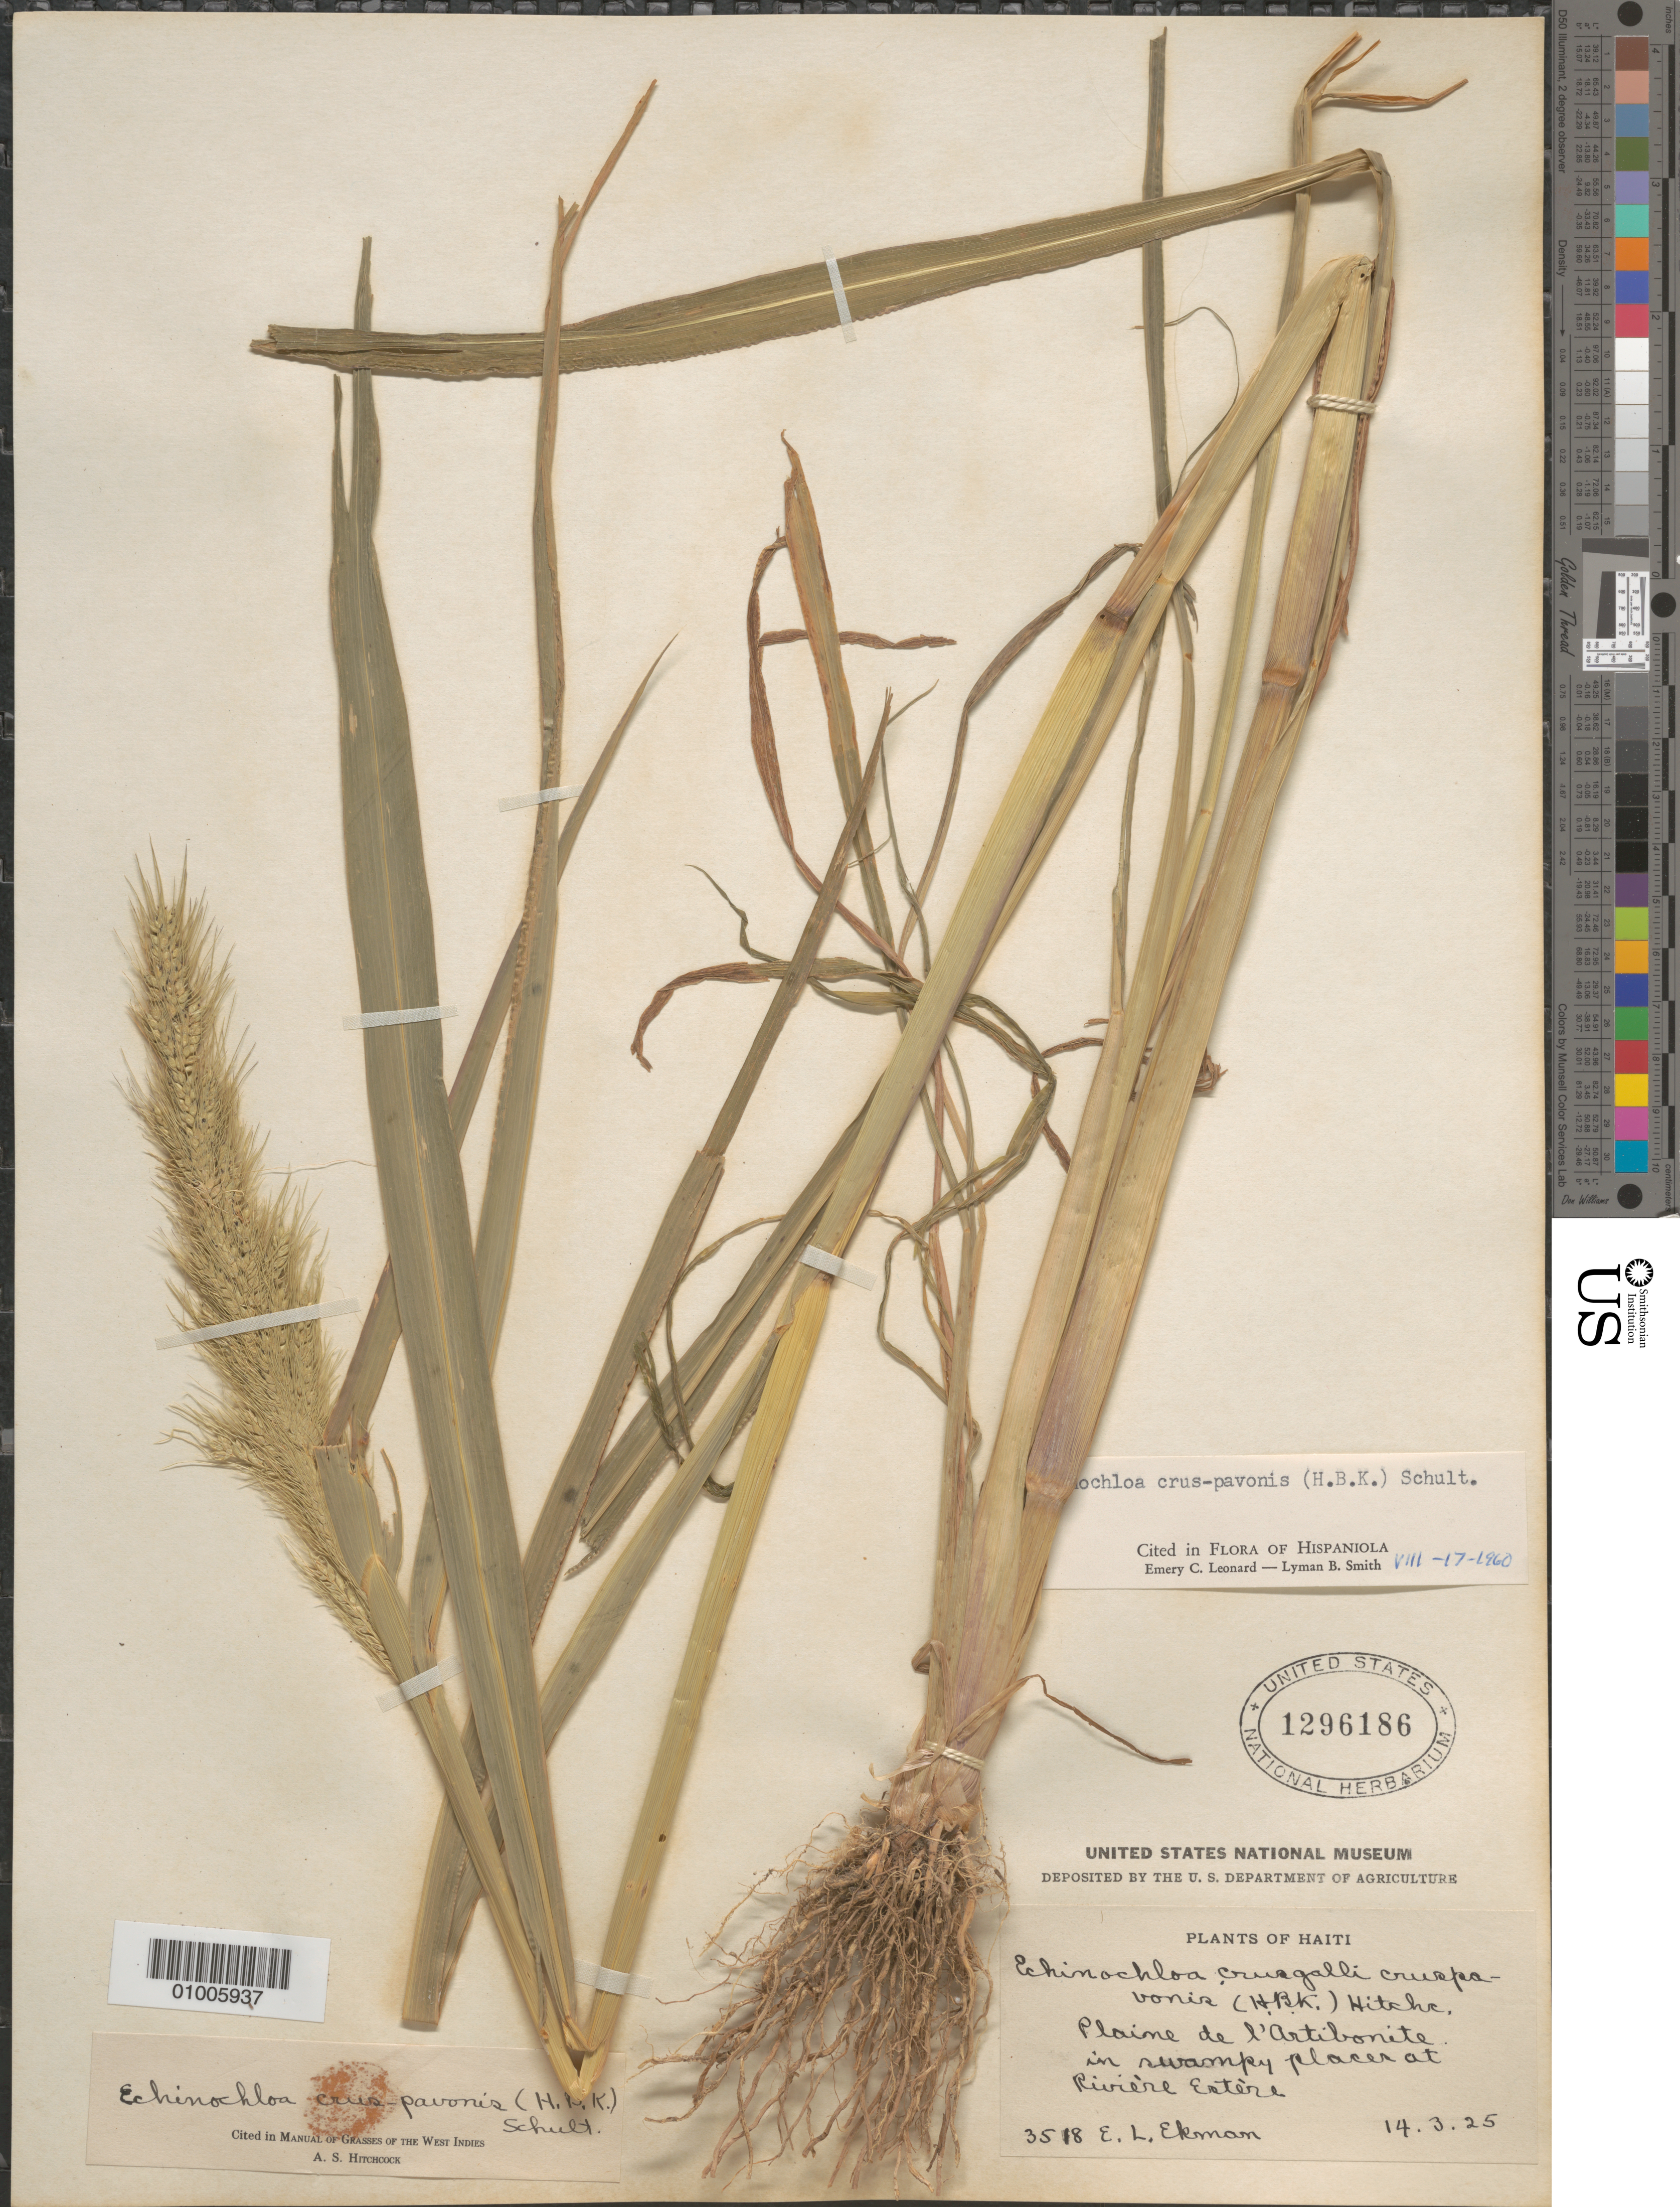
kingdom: Plantae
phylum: Tracheophyta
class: Liliopsida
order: Poales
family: Poaceae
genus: Echinochloa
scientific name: Echinochloa crus-pavonis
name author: (Kunth) Schult.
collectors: E. L. Ekman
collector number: H 3518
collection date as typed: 14 Mar 1925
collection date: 1925-03-14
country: Haiti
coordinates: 0 N, 0 E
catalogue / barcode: US 1296186